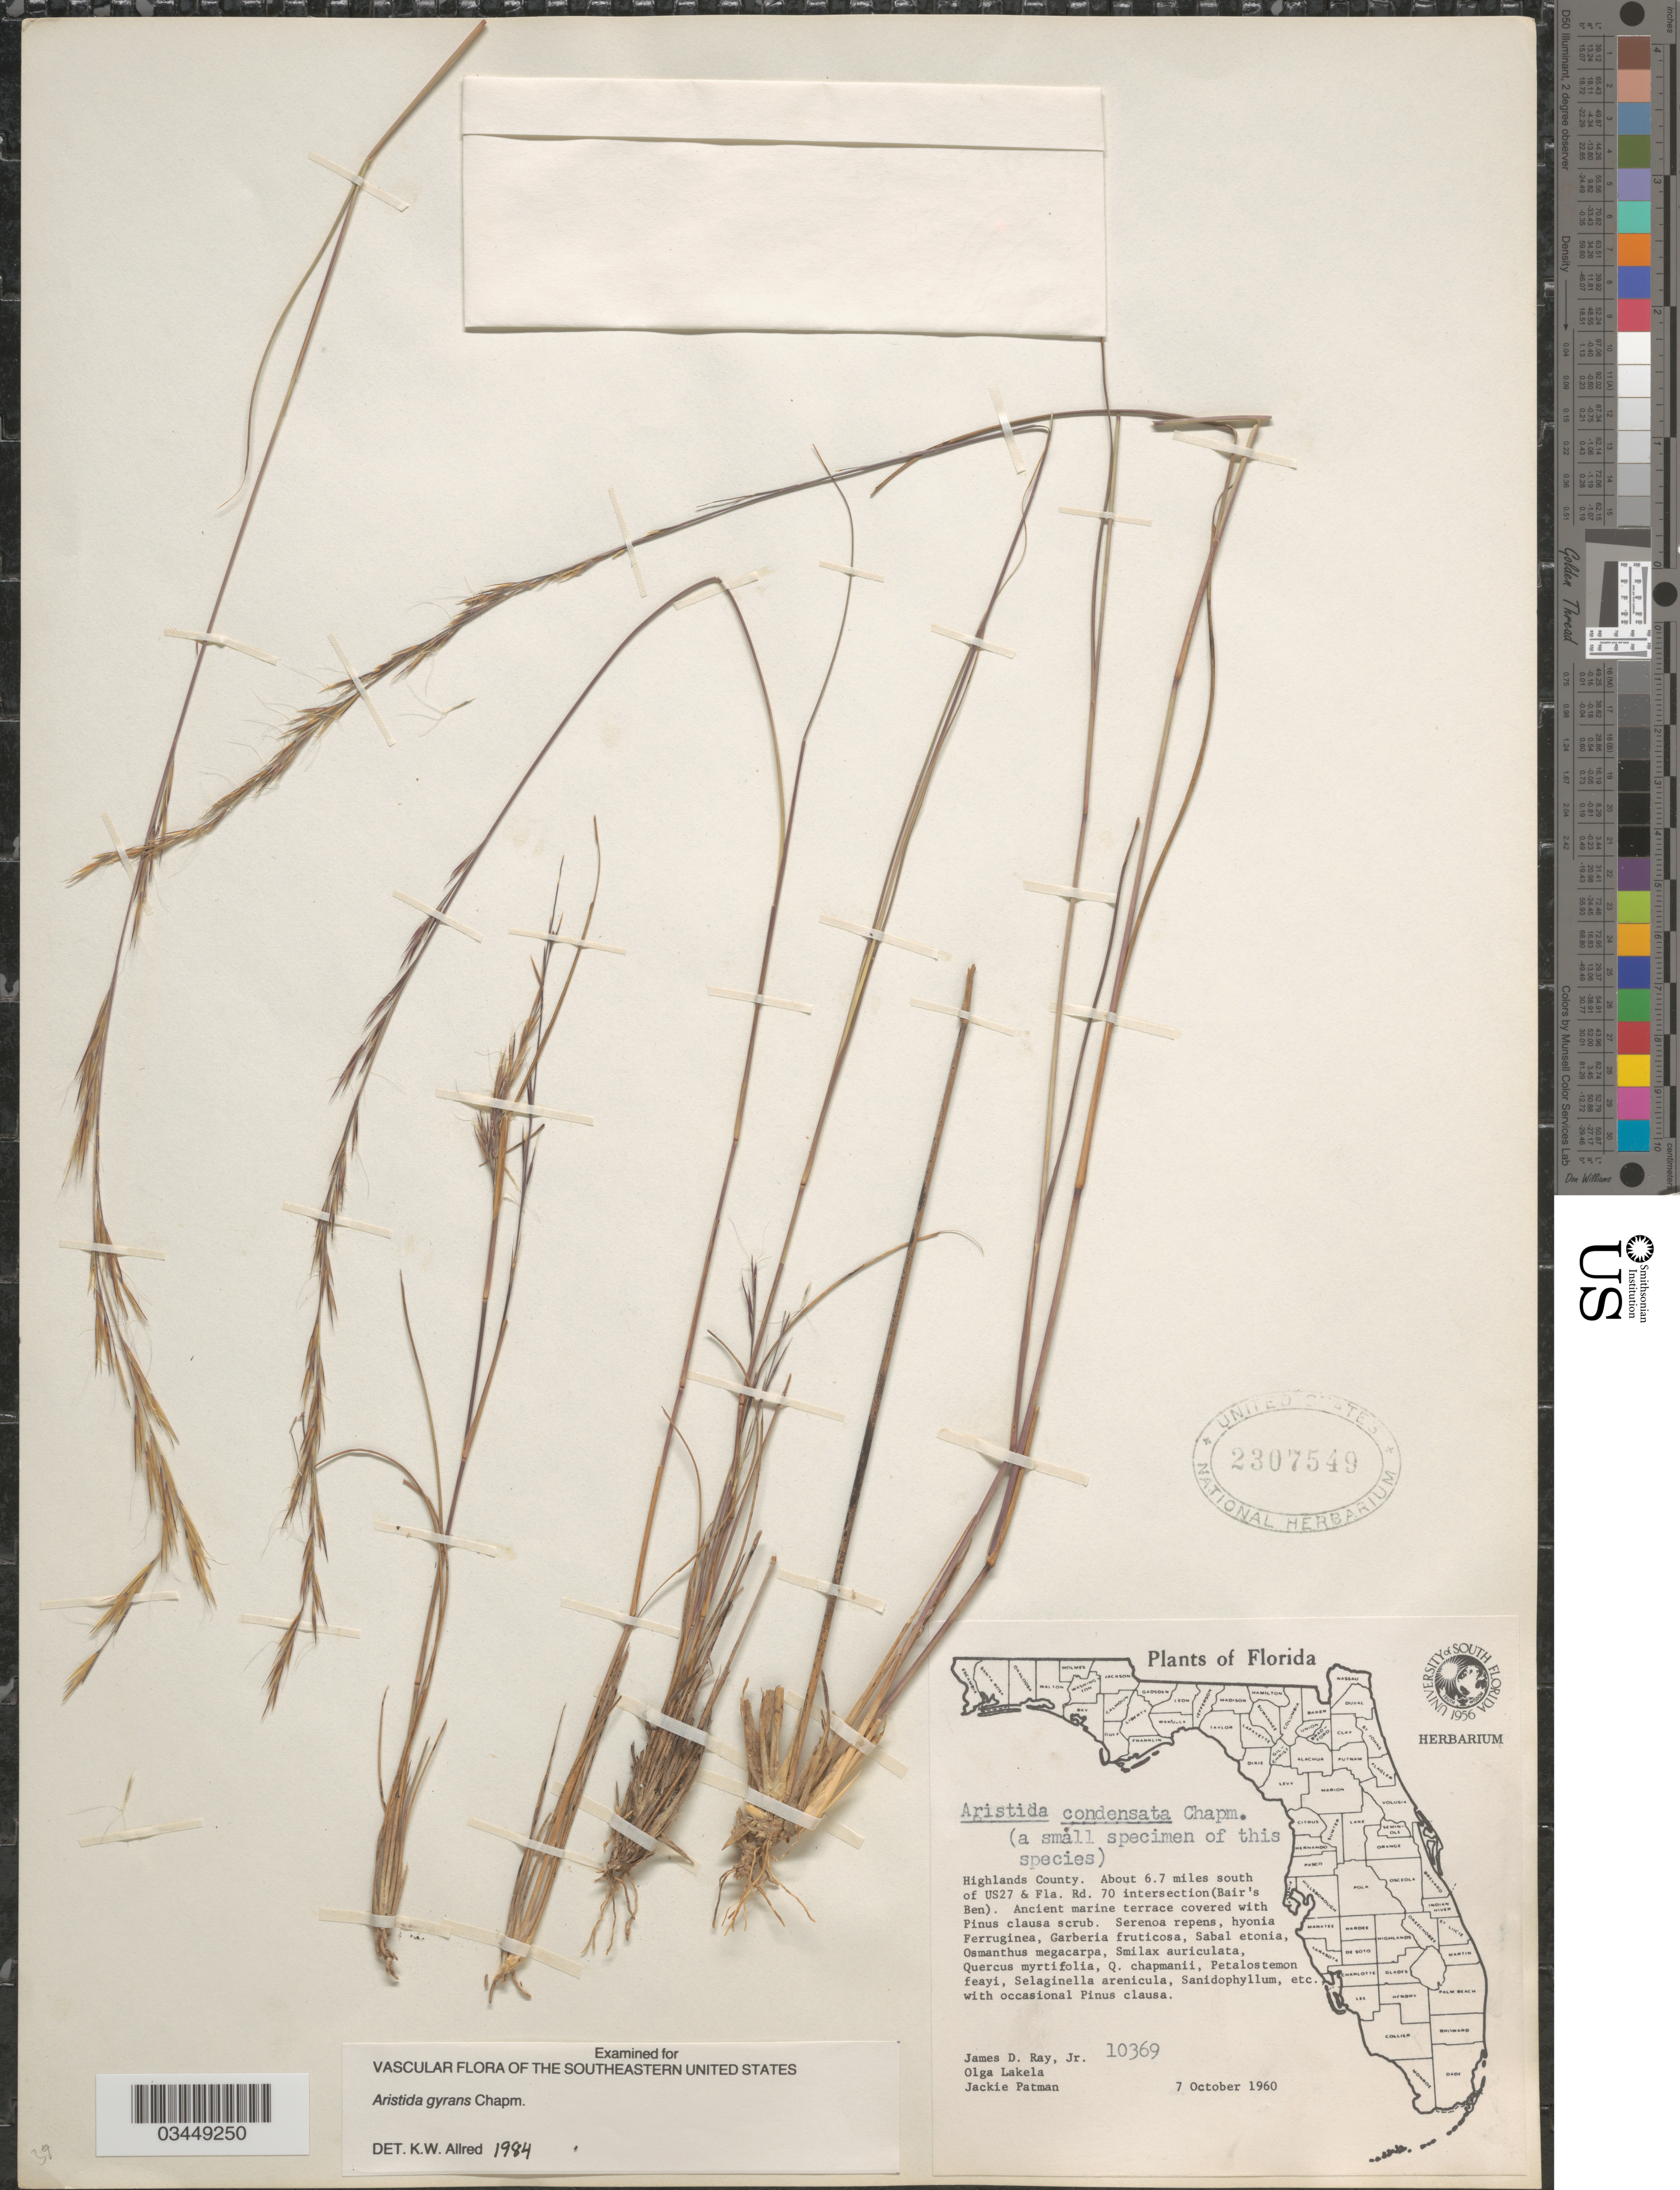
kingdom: Plantae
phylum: Tracheophyta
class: Liliopsida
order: Poales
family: Poaceae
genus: Aristida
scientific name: Aristida gyrans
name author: Chapm.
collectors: J. D. Ray Jr., O. K. Lakela & J. Patman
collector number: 10369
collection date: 1960-10-07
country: United States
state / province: Florida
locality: Highlands County. About 6.7 miles south of US27 & Fla. Rd. 70 intersection (Bair's Ben).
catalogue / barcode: US 2307549